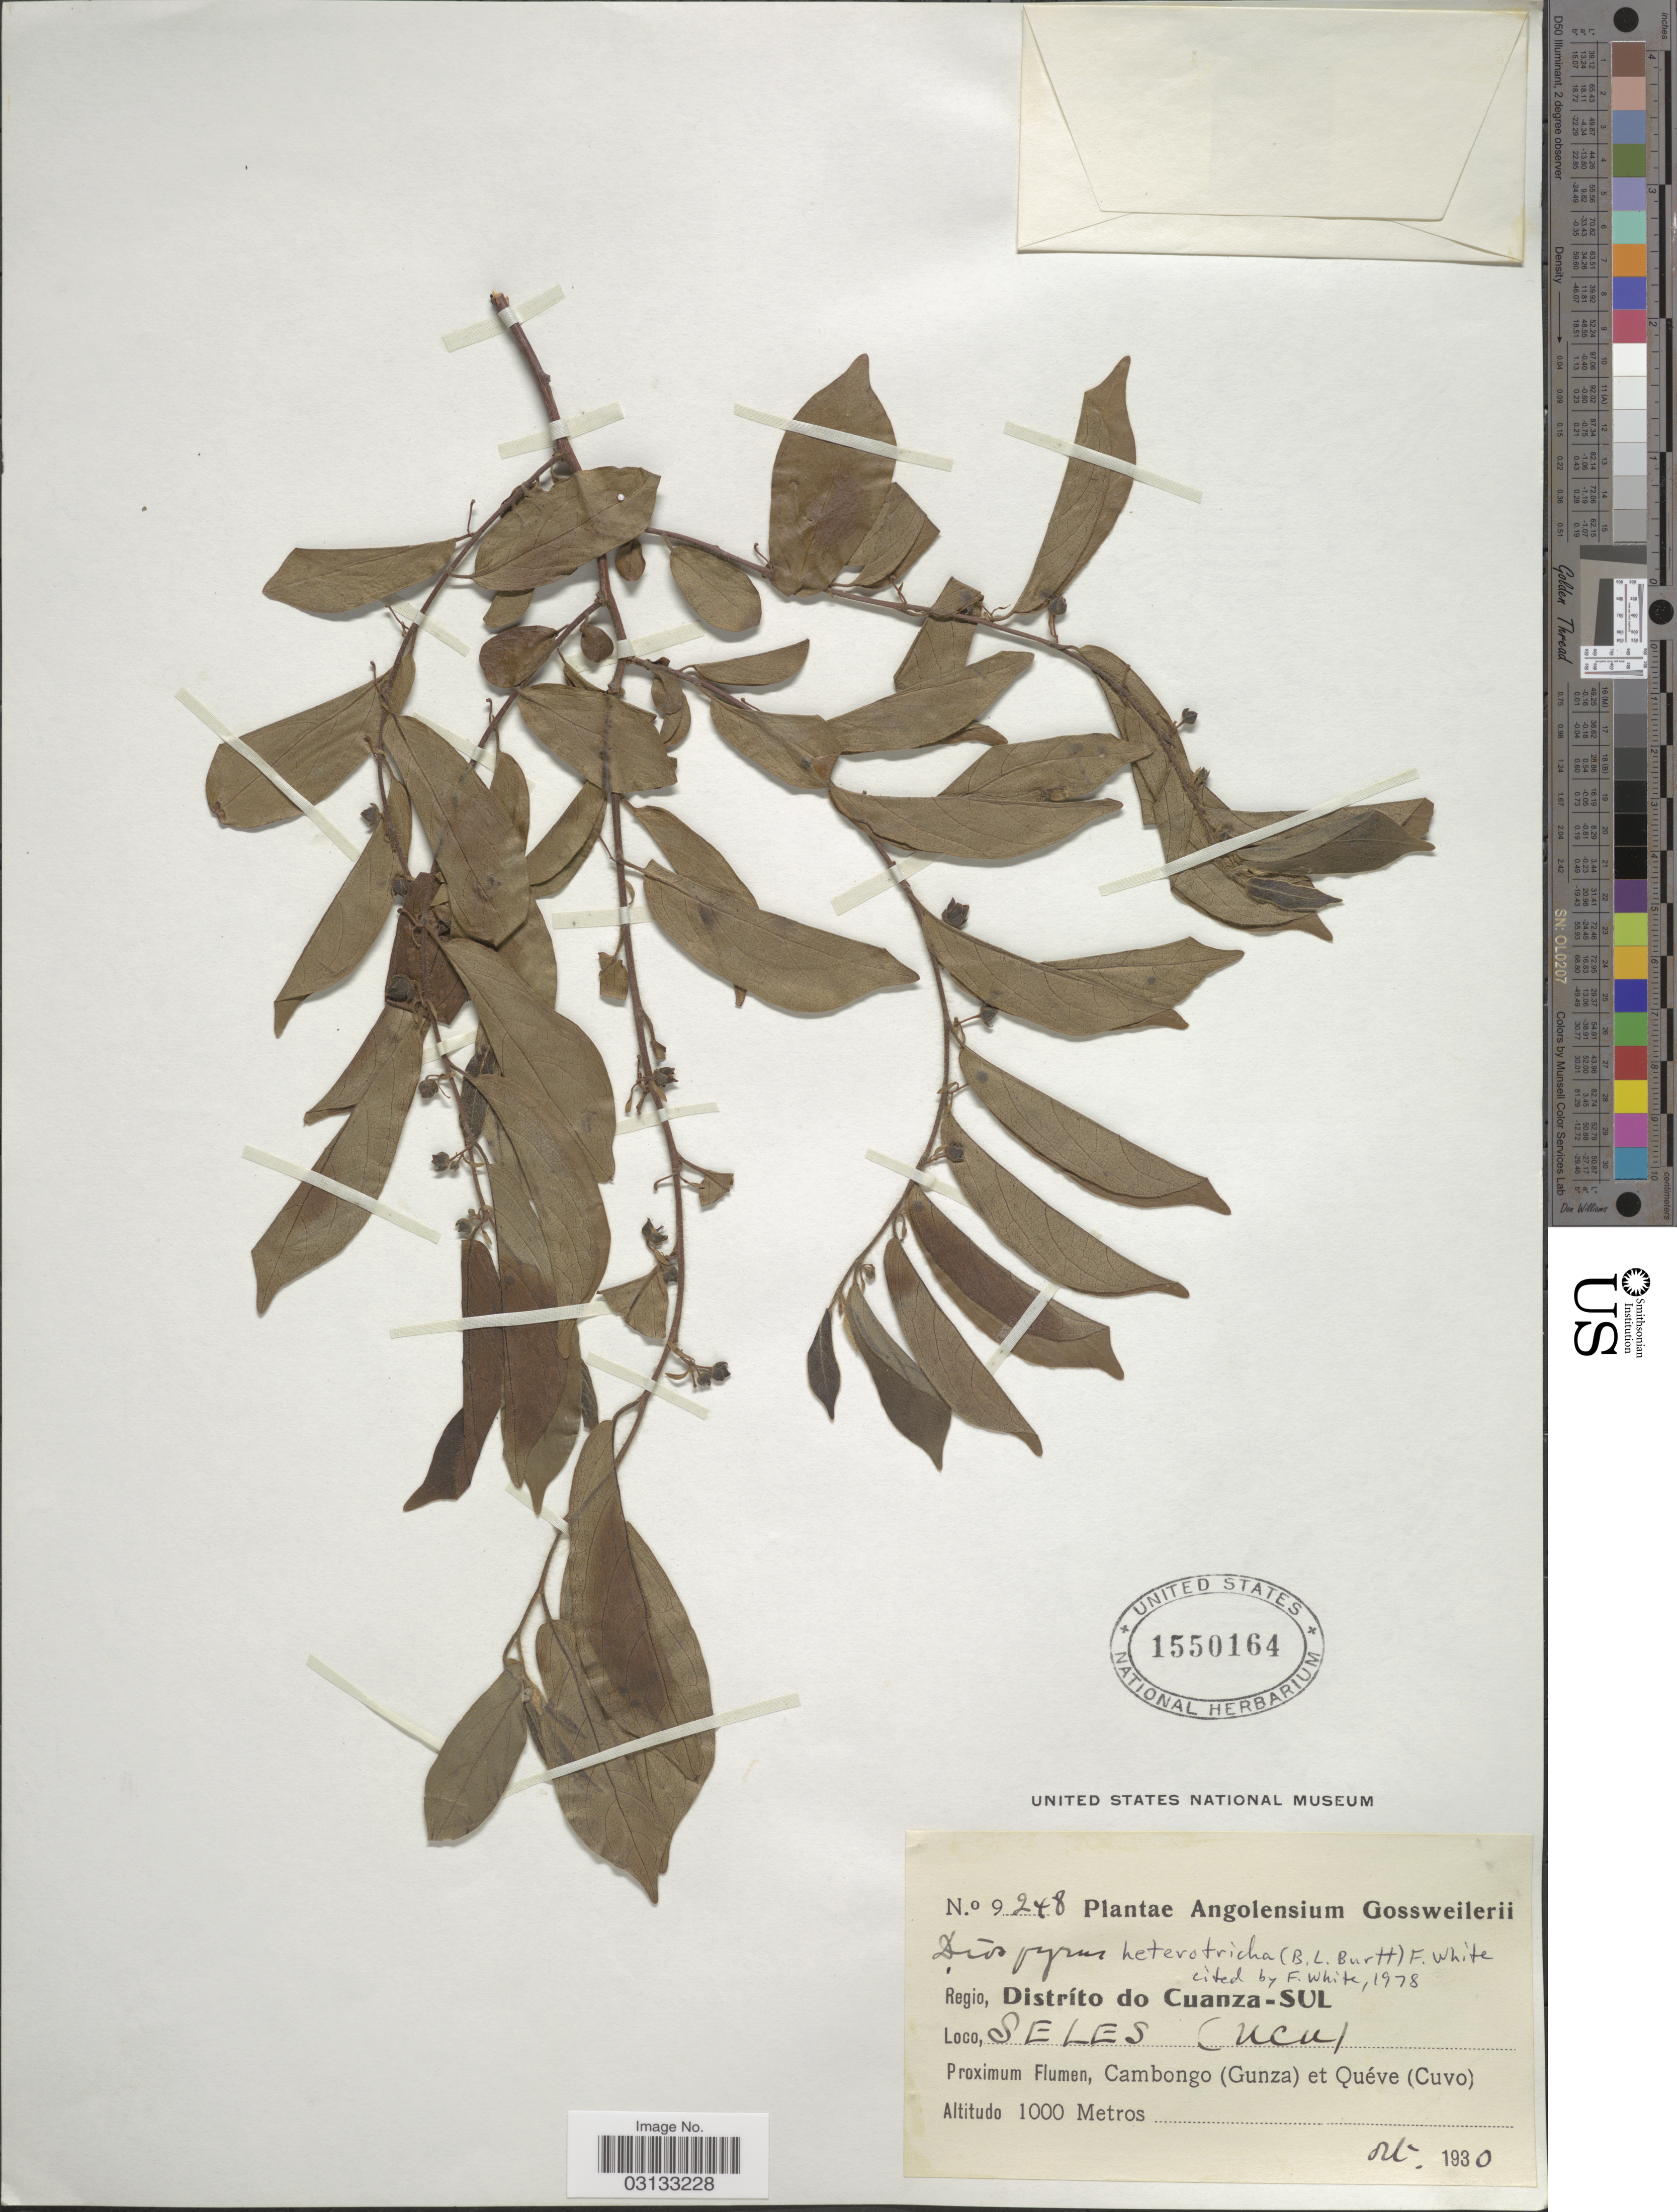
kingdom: Plantae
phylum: Tracheophyta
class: Magnoliopsida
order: Ericales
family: Ebenaceae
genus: Diospyros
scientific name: Diospyros heterotricha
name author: (Welw. ex Hiern) F. White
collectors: -. Gossweiler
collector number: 9248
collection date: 1930-10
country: Angola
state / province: Cuanza Sul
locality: Regio, Distríto do Cuanza-Sul, Seles (Ucu). Cambongo (Gunza) et Quéve (Cuvo).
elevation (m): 1000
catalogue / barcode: US 1550164